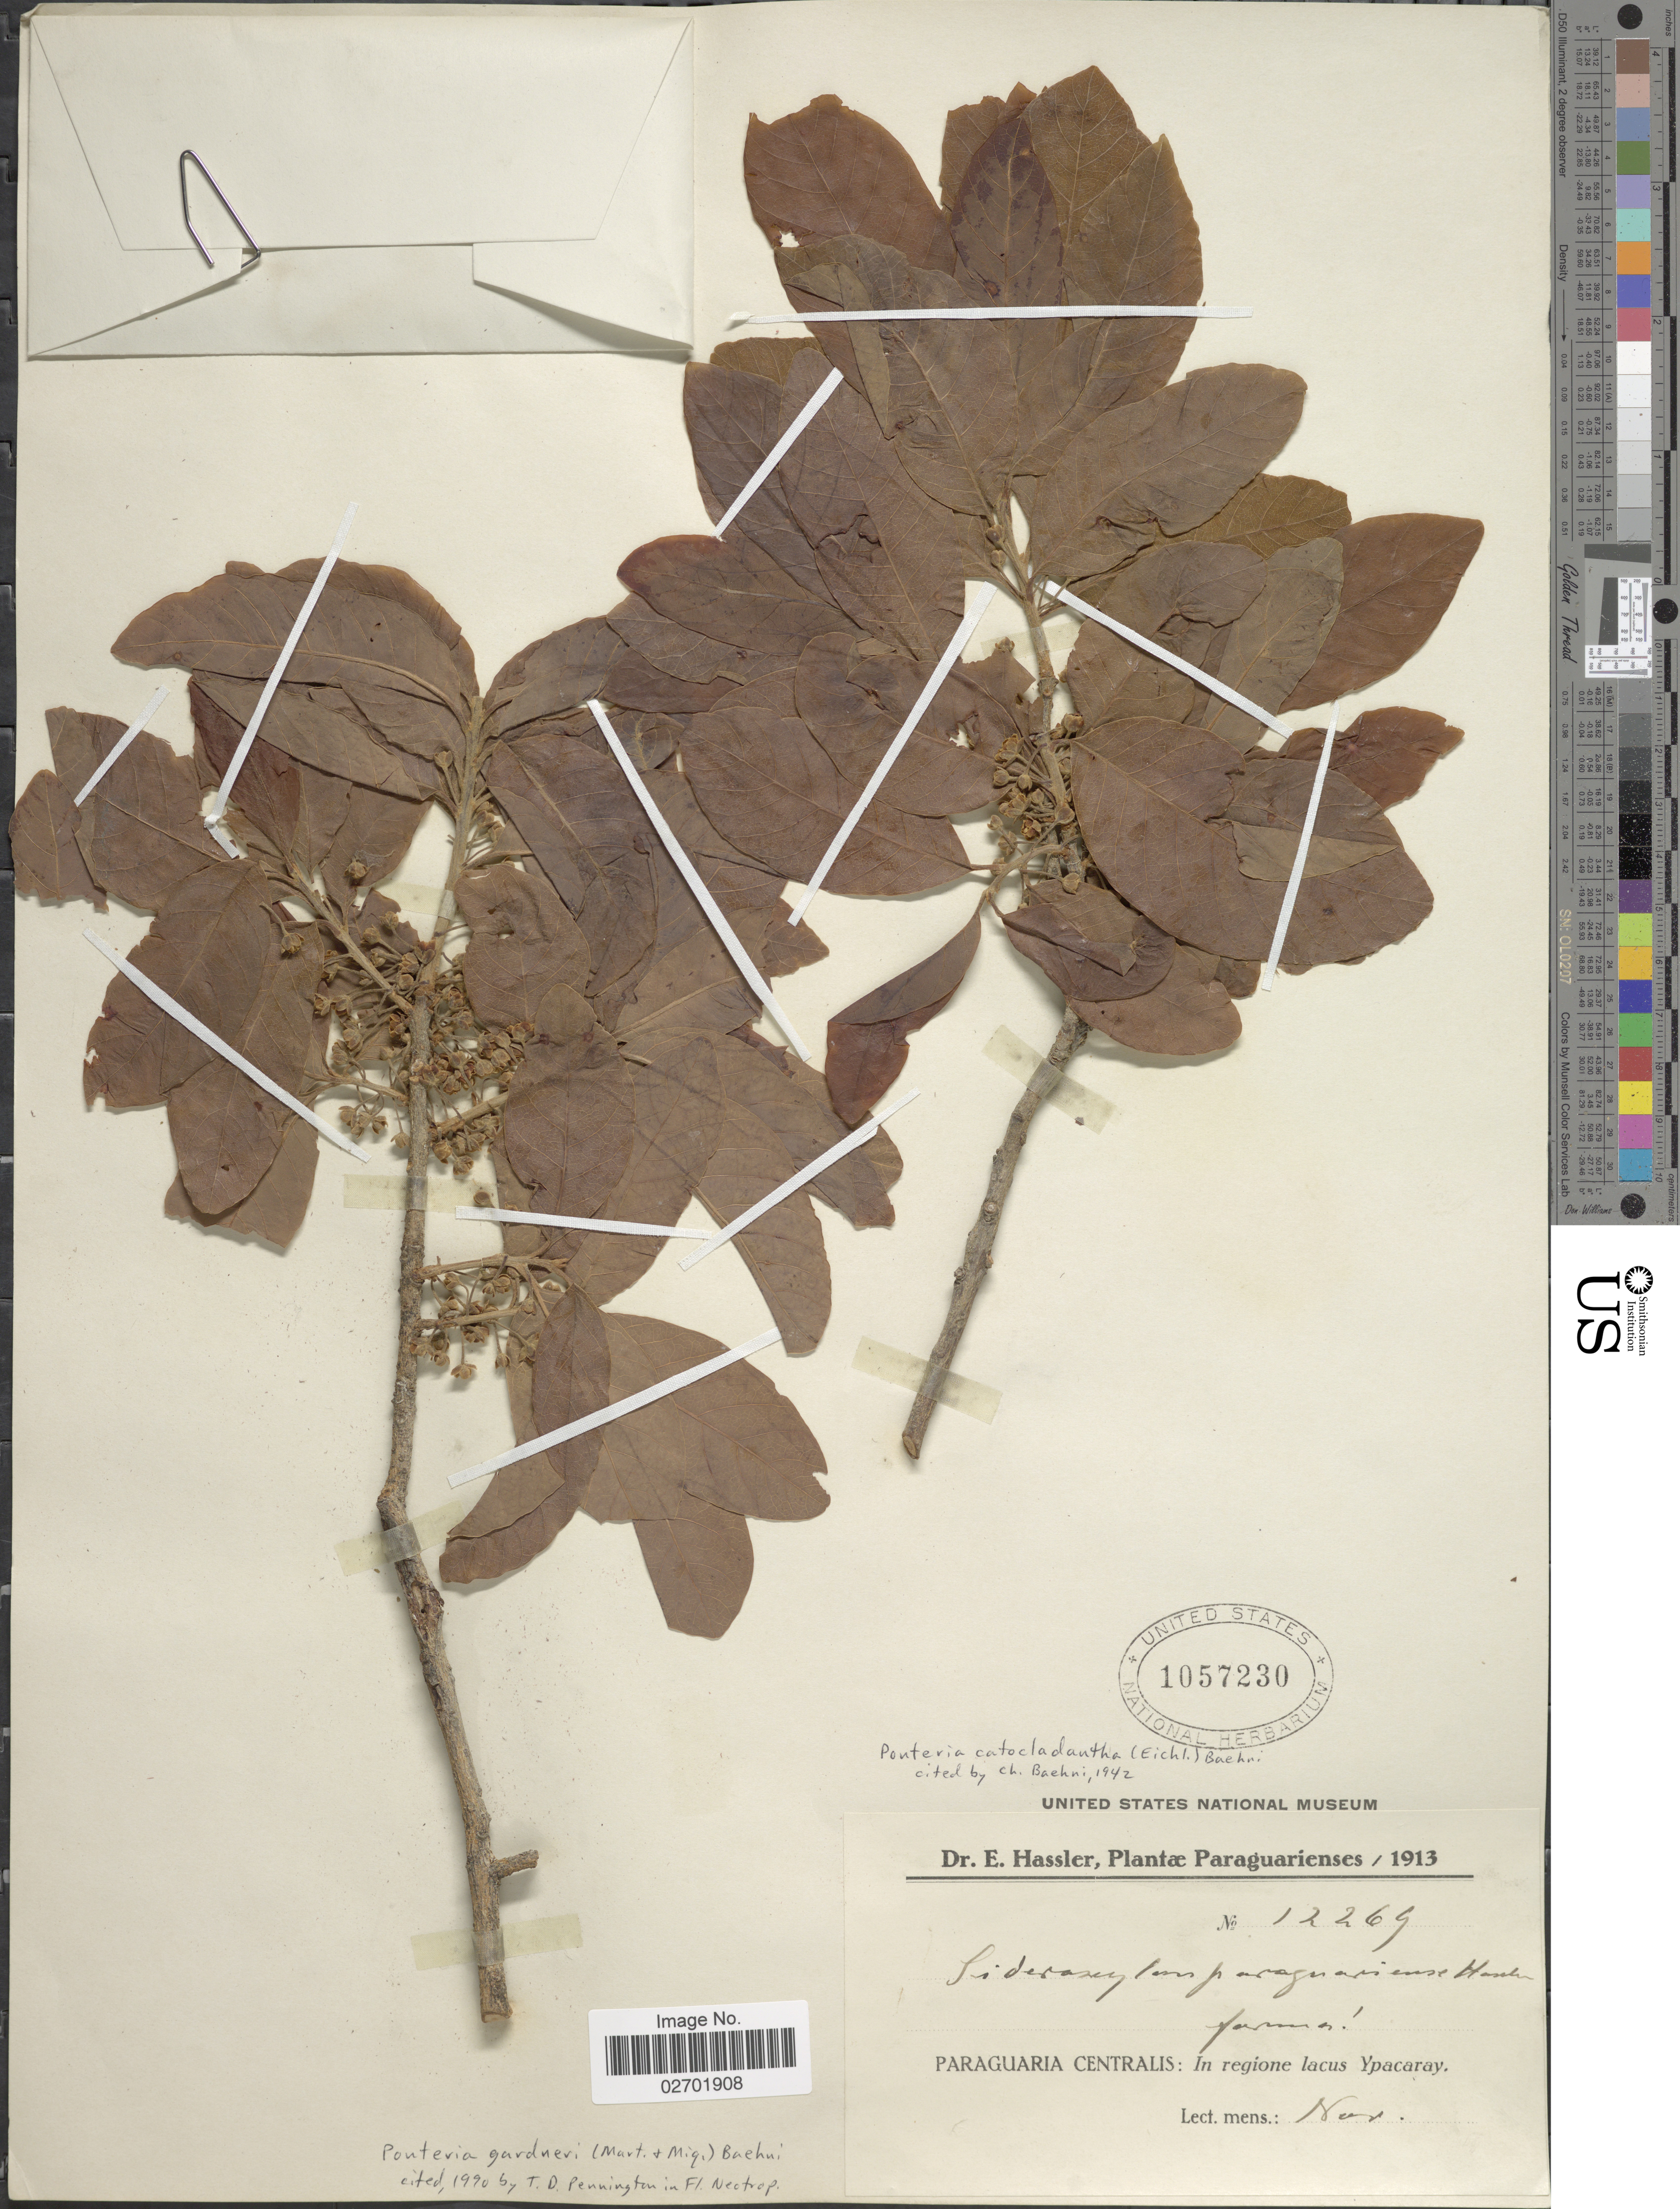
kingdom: Plantae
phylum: Tracheophyta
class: Magnoliopsida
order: Ericales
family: Sapotaceae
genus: Pouteria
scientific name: Pouteria gardneri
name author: (Mart. & Miq.) Baehni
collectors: E. Hassler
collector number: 12269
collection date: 1913-11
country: Paraguay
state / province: Paraguari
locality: Paraguaria Centralis: In regione lacus Yparacay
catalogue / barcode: US 1057230